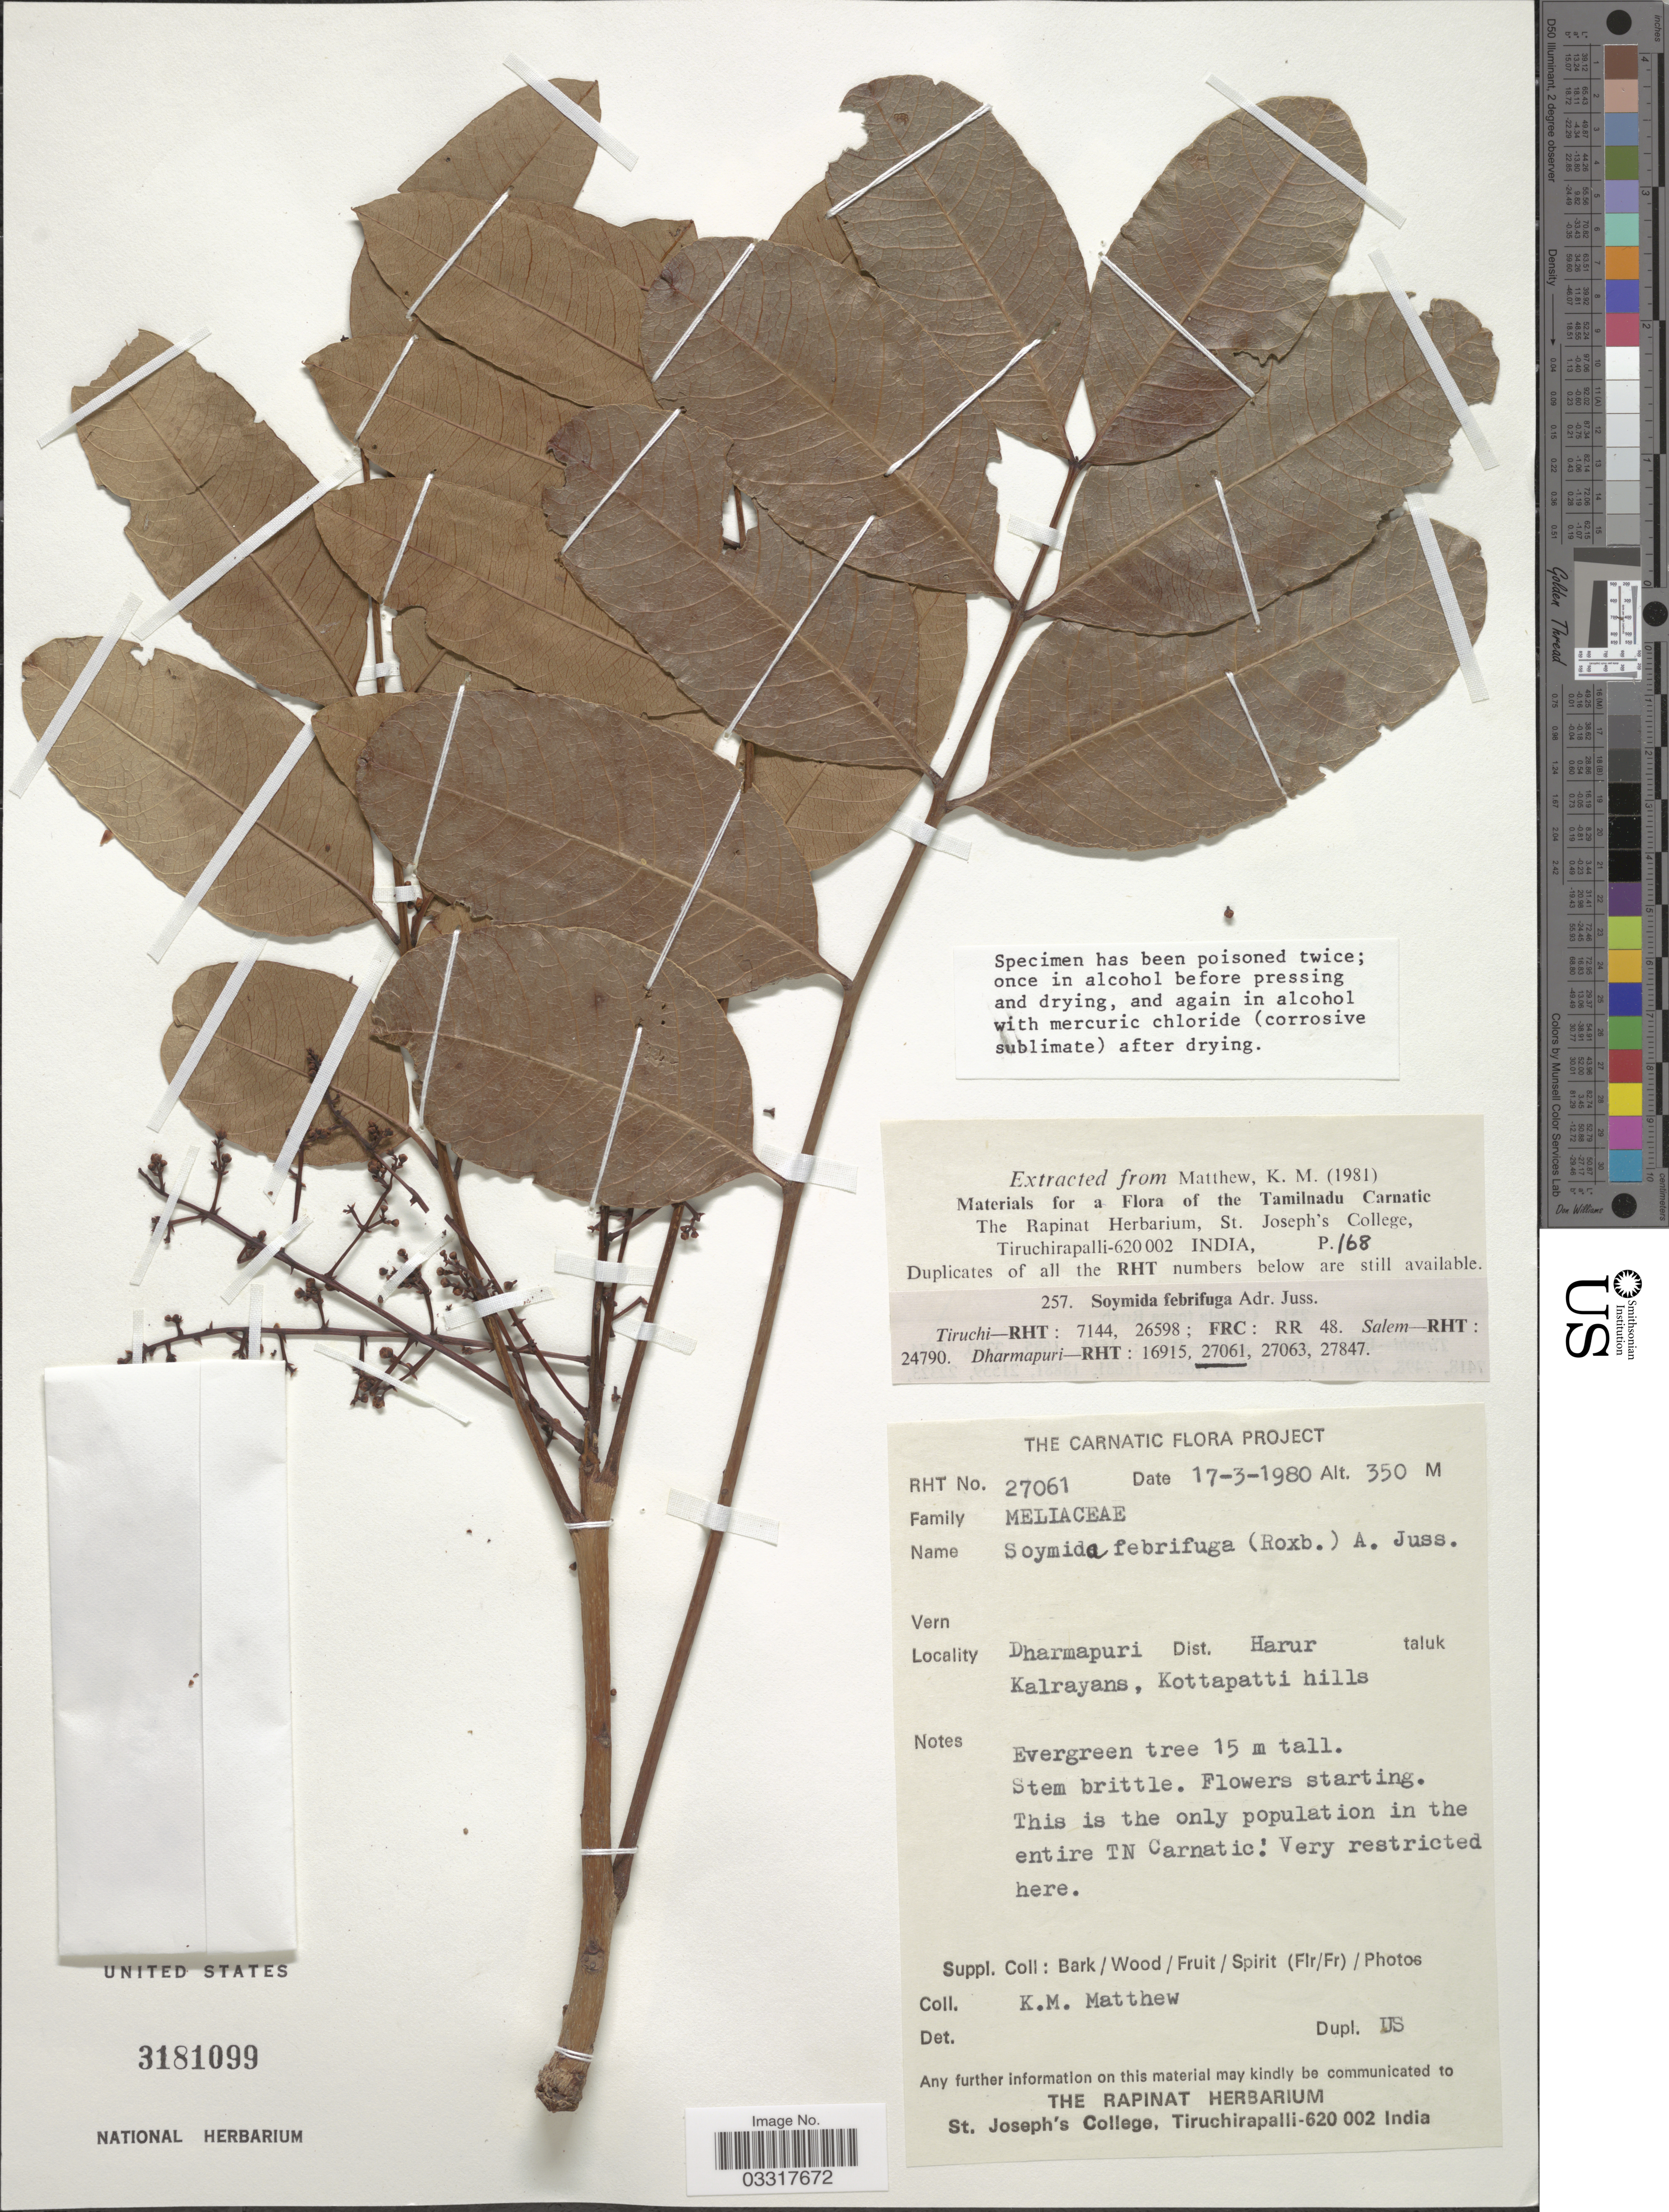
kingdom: Plantae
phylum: Tracheophyta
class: Magnoliopsida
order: Sapindales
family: Meliaceae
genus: Soymida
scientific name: Soymida febrifuga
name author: (Roxb.) A. Juss.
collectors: K. M. Matthew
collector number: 27061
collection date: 1980-03-17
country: India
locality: Dharmapuri Dist. Harur taluk, Kalrayans, Kottapatti foothills.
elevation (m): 350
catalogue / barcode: US 3181099